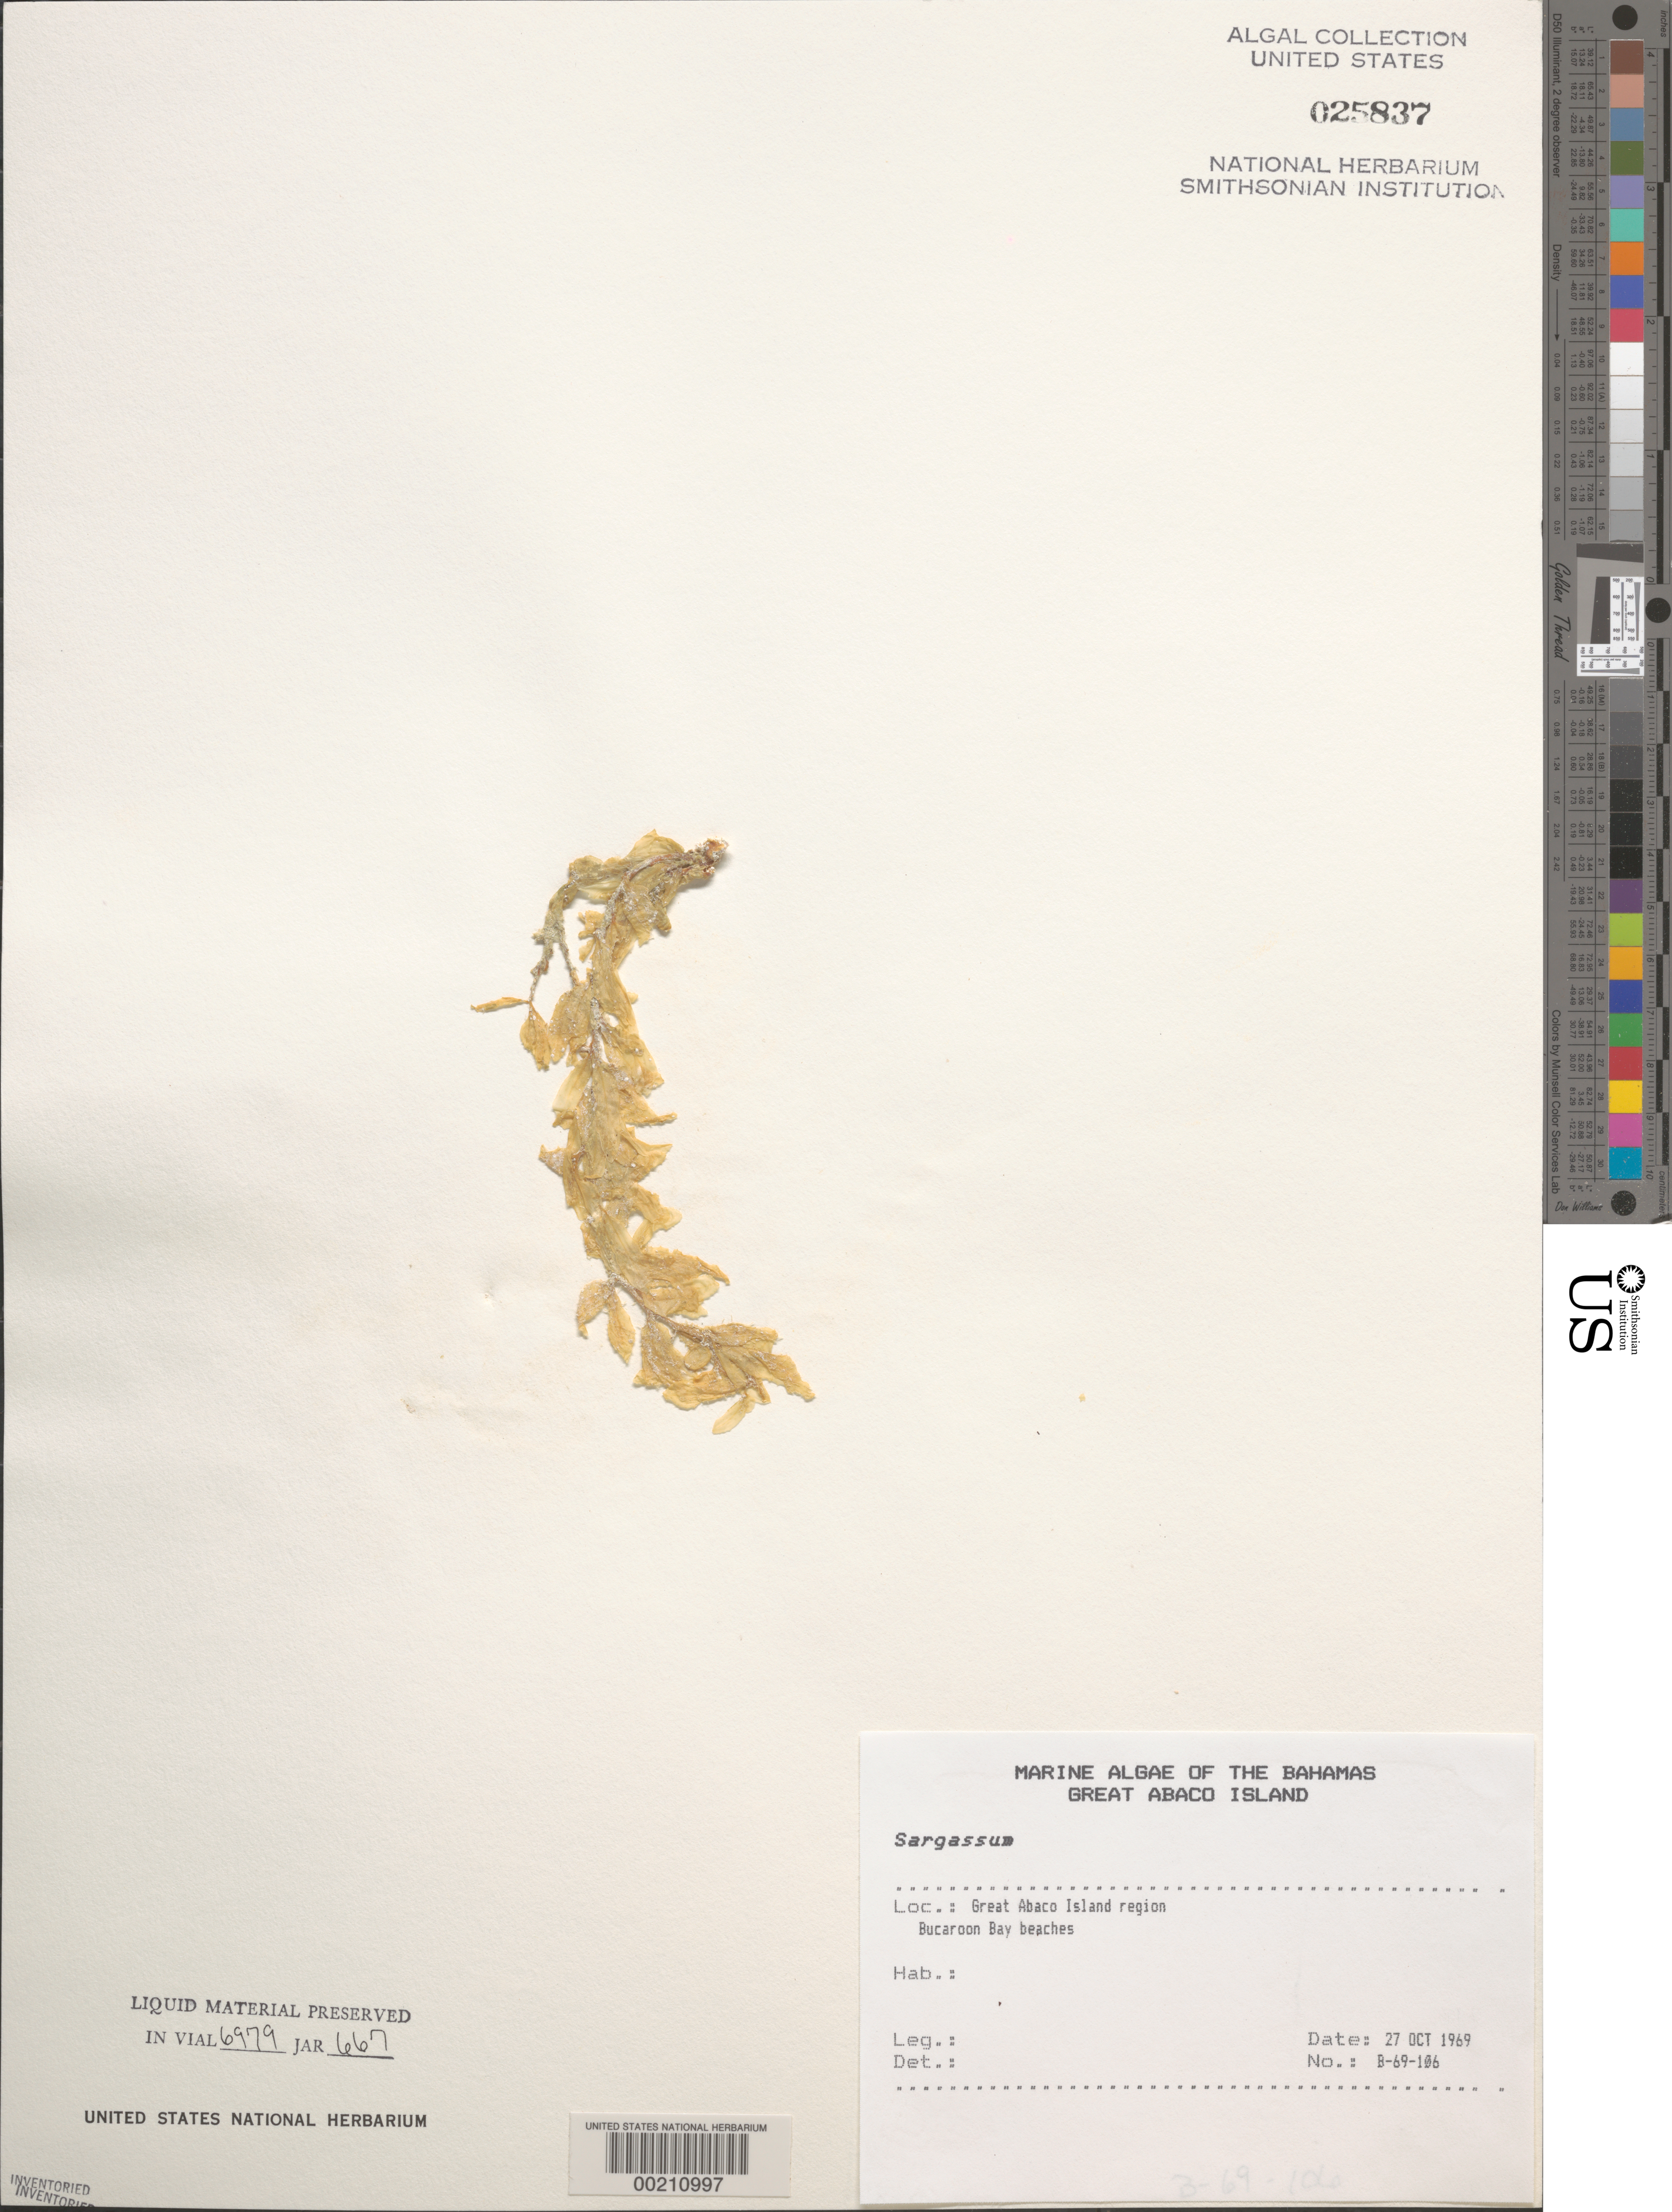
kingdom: Chromista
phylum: Ochrophyta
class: Phaeophyceae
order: Fucales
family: Sargassaceae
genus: Sargassum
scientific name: Sargassum sp.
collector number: B-69-106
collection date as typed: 27 Oct 1969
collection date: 1969-10-27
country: Bahamas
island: Great Abaco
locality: Buckaroon Bay beaches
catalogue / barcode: US 25837